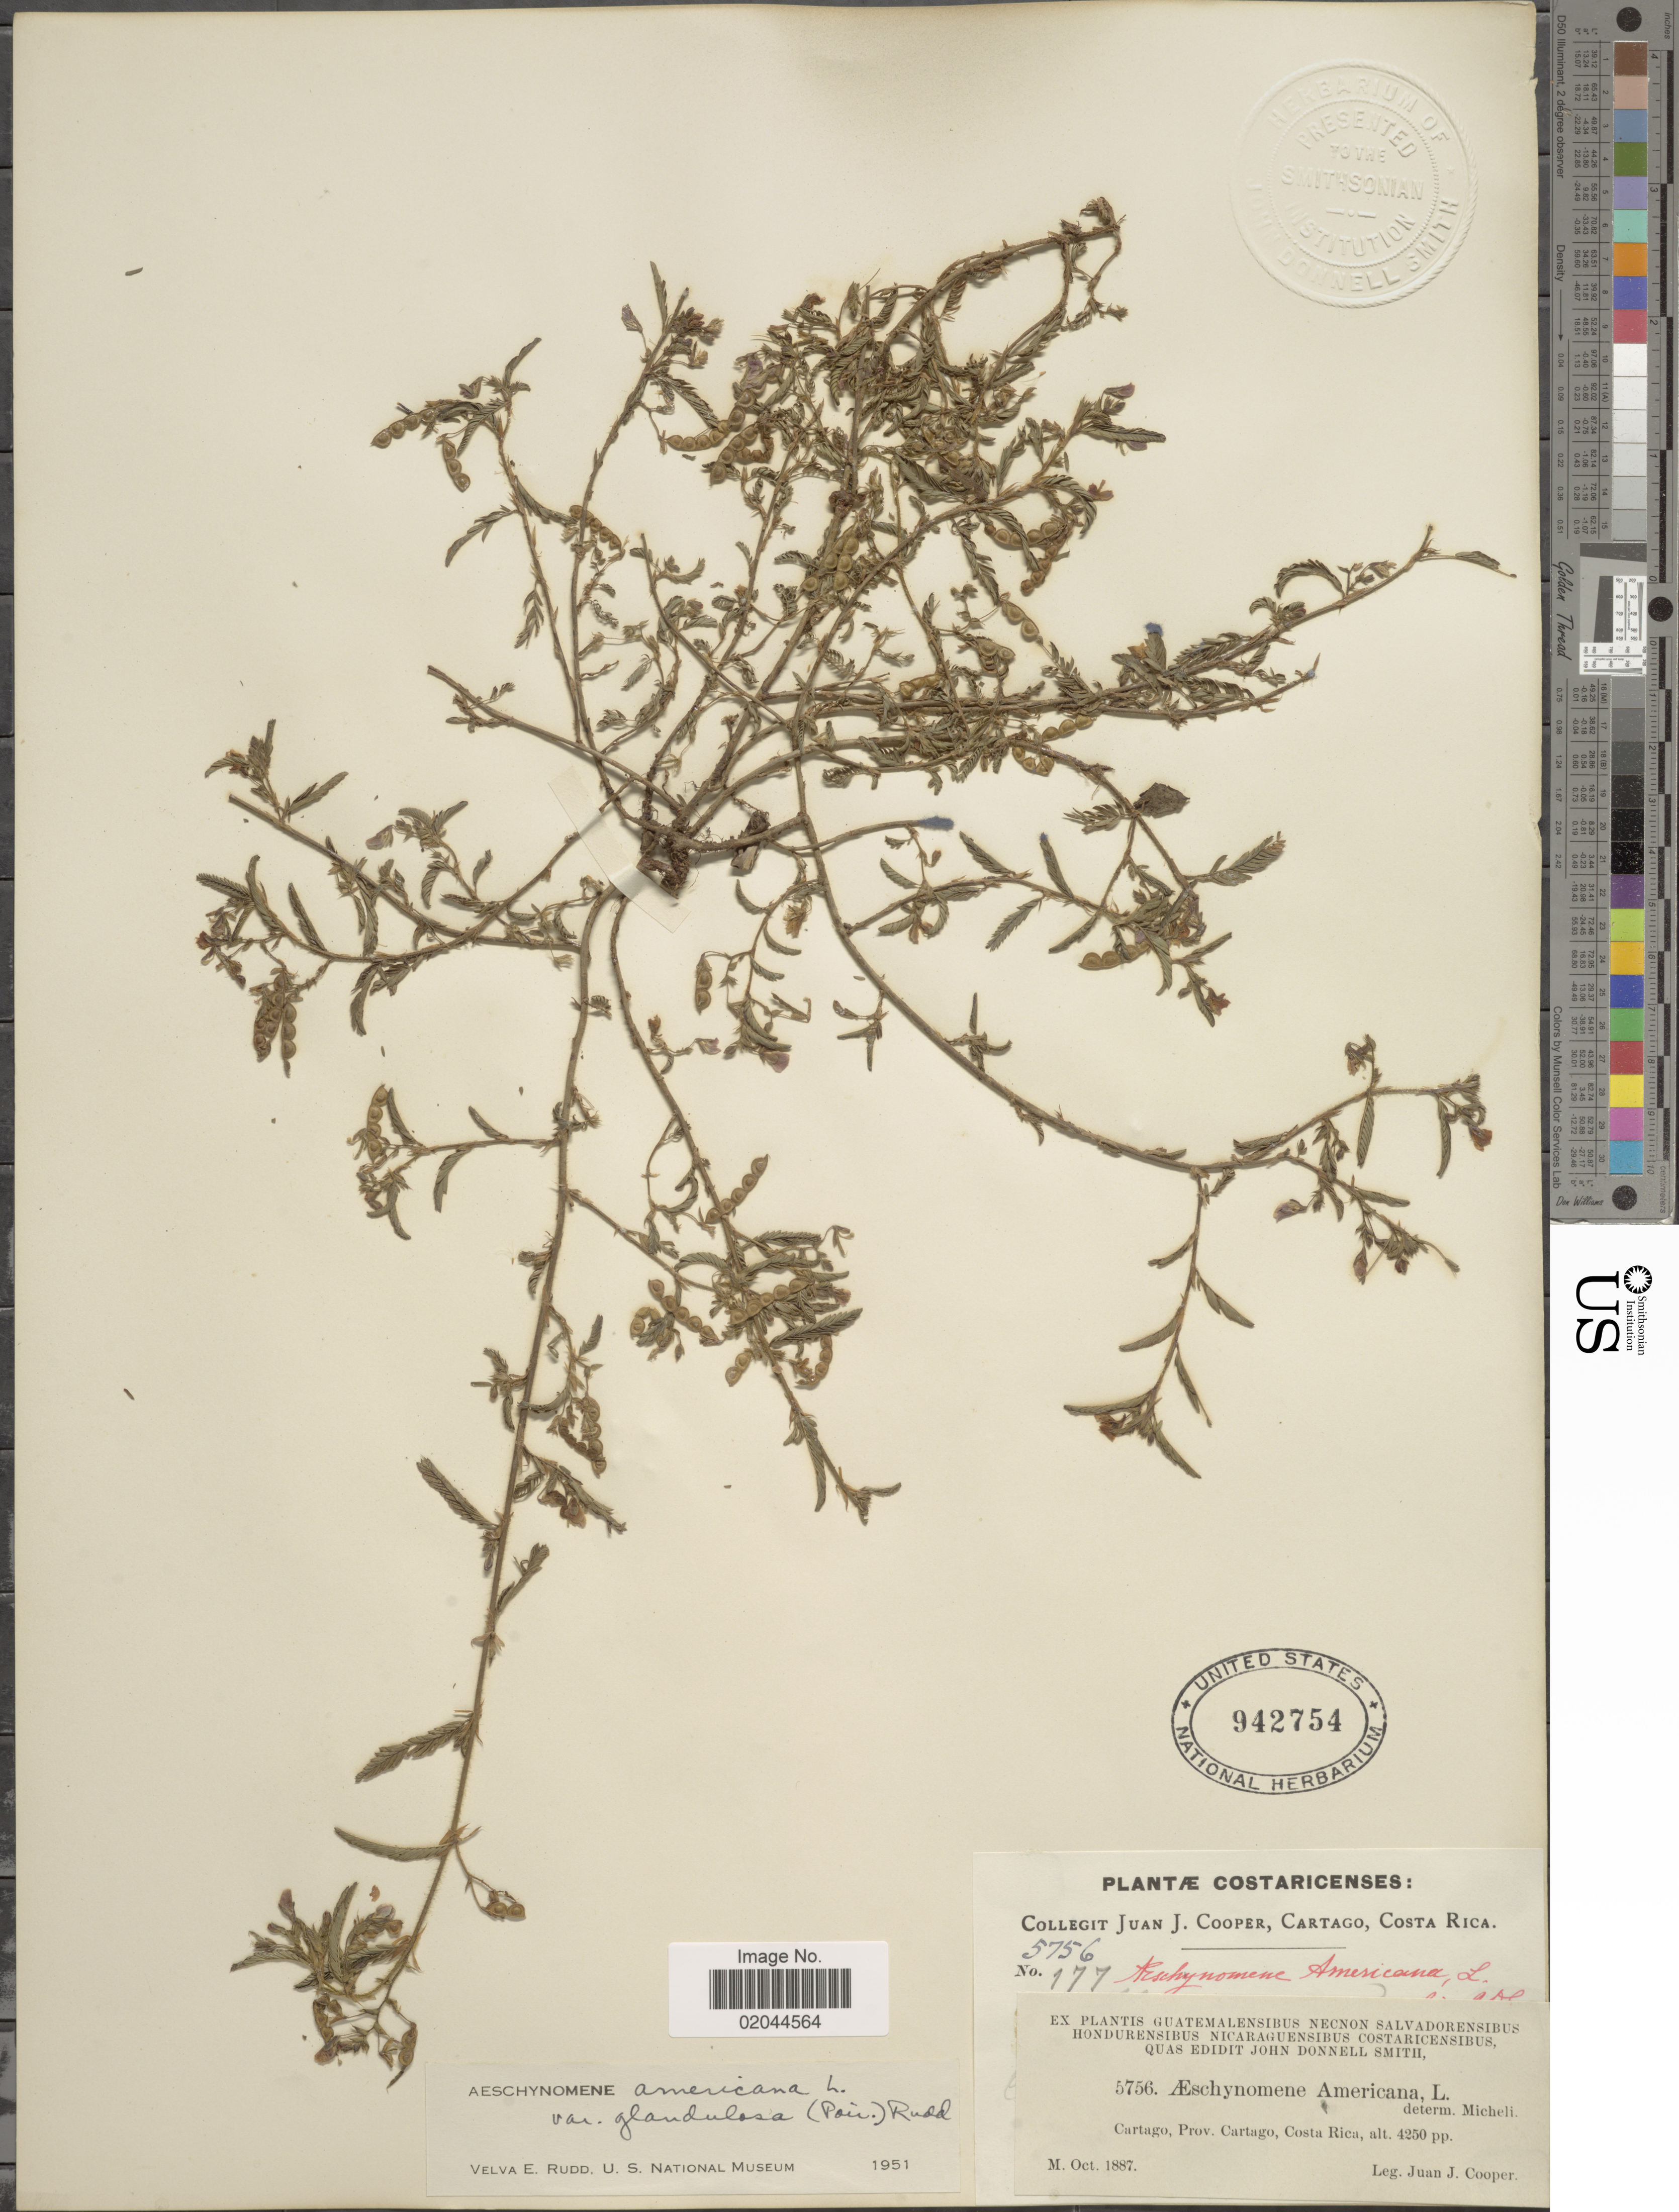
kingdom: Plantae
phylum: Tracheophyta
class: Magnoliopsida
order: Fabales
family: Fabaceae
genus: Aeschynomene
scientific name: Aeschynomene americana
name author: L.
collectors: J. J. Cooper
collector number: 5756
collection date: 1887-10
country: Costa Rica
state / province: Cartago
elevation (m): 1295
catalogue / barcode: US 942754